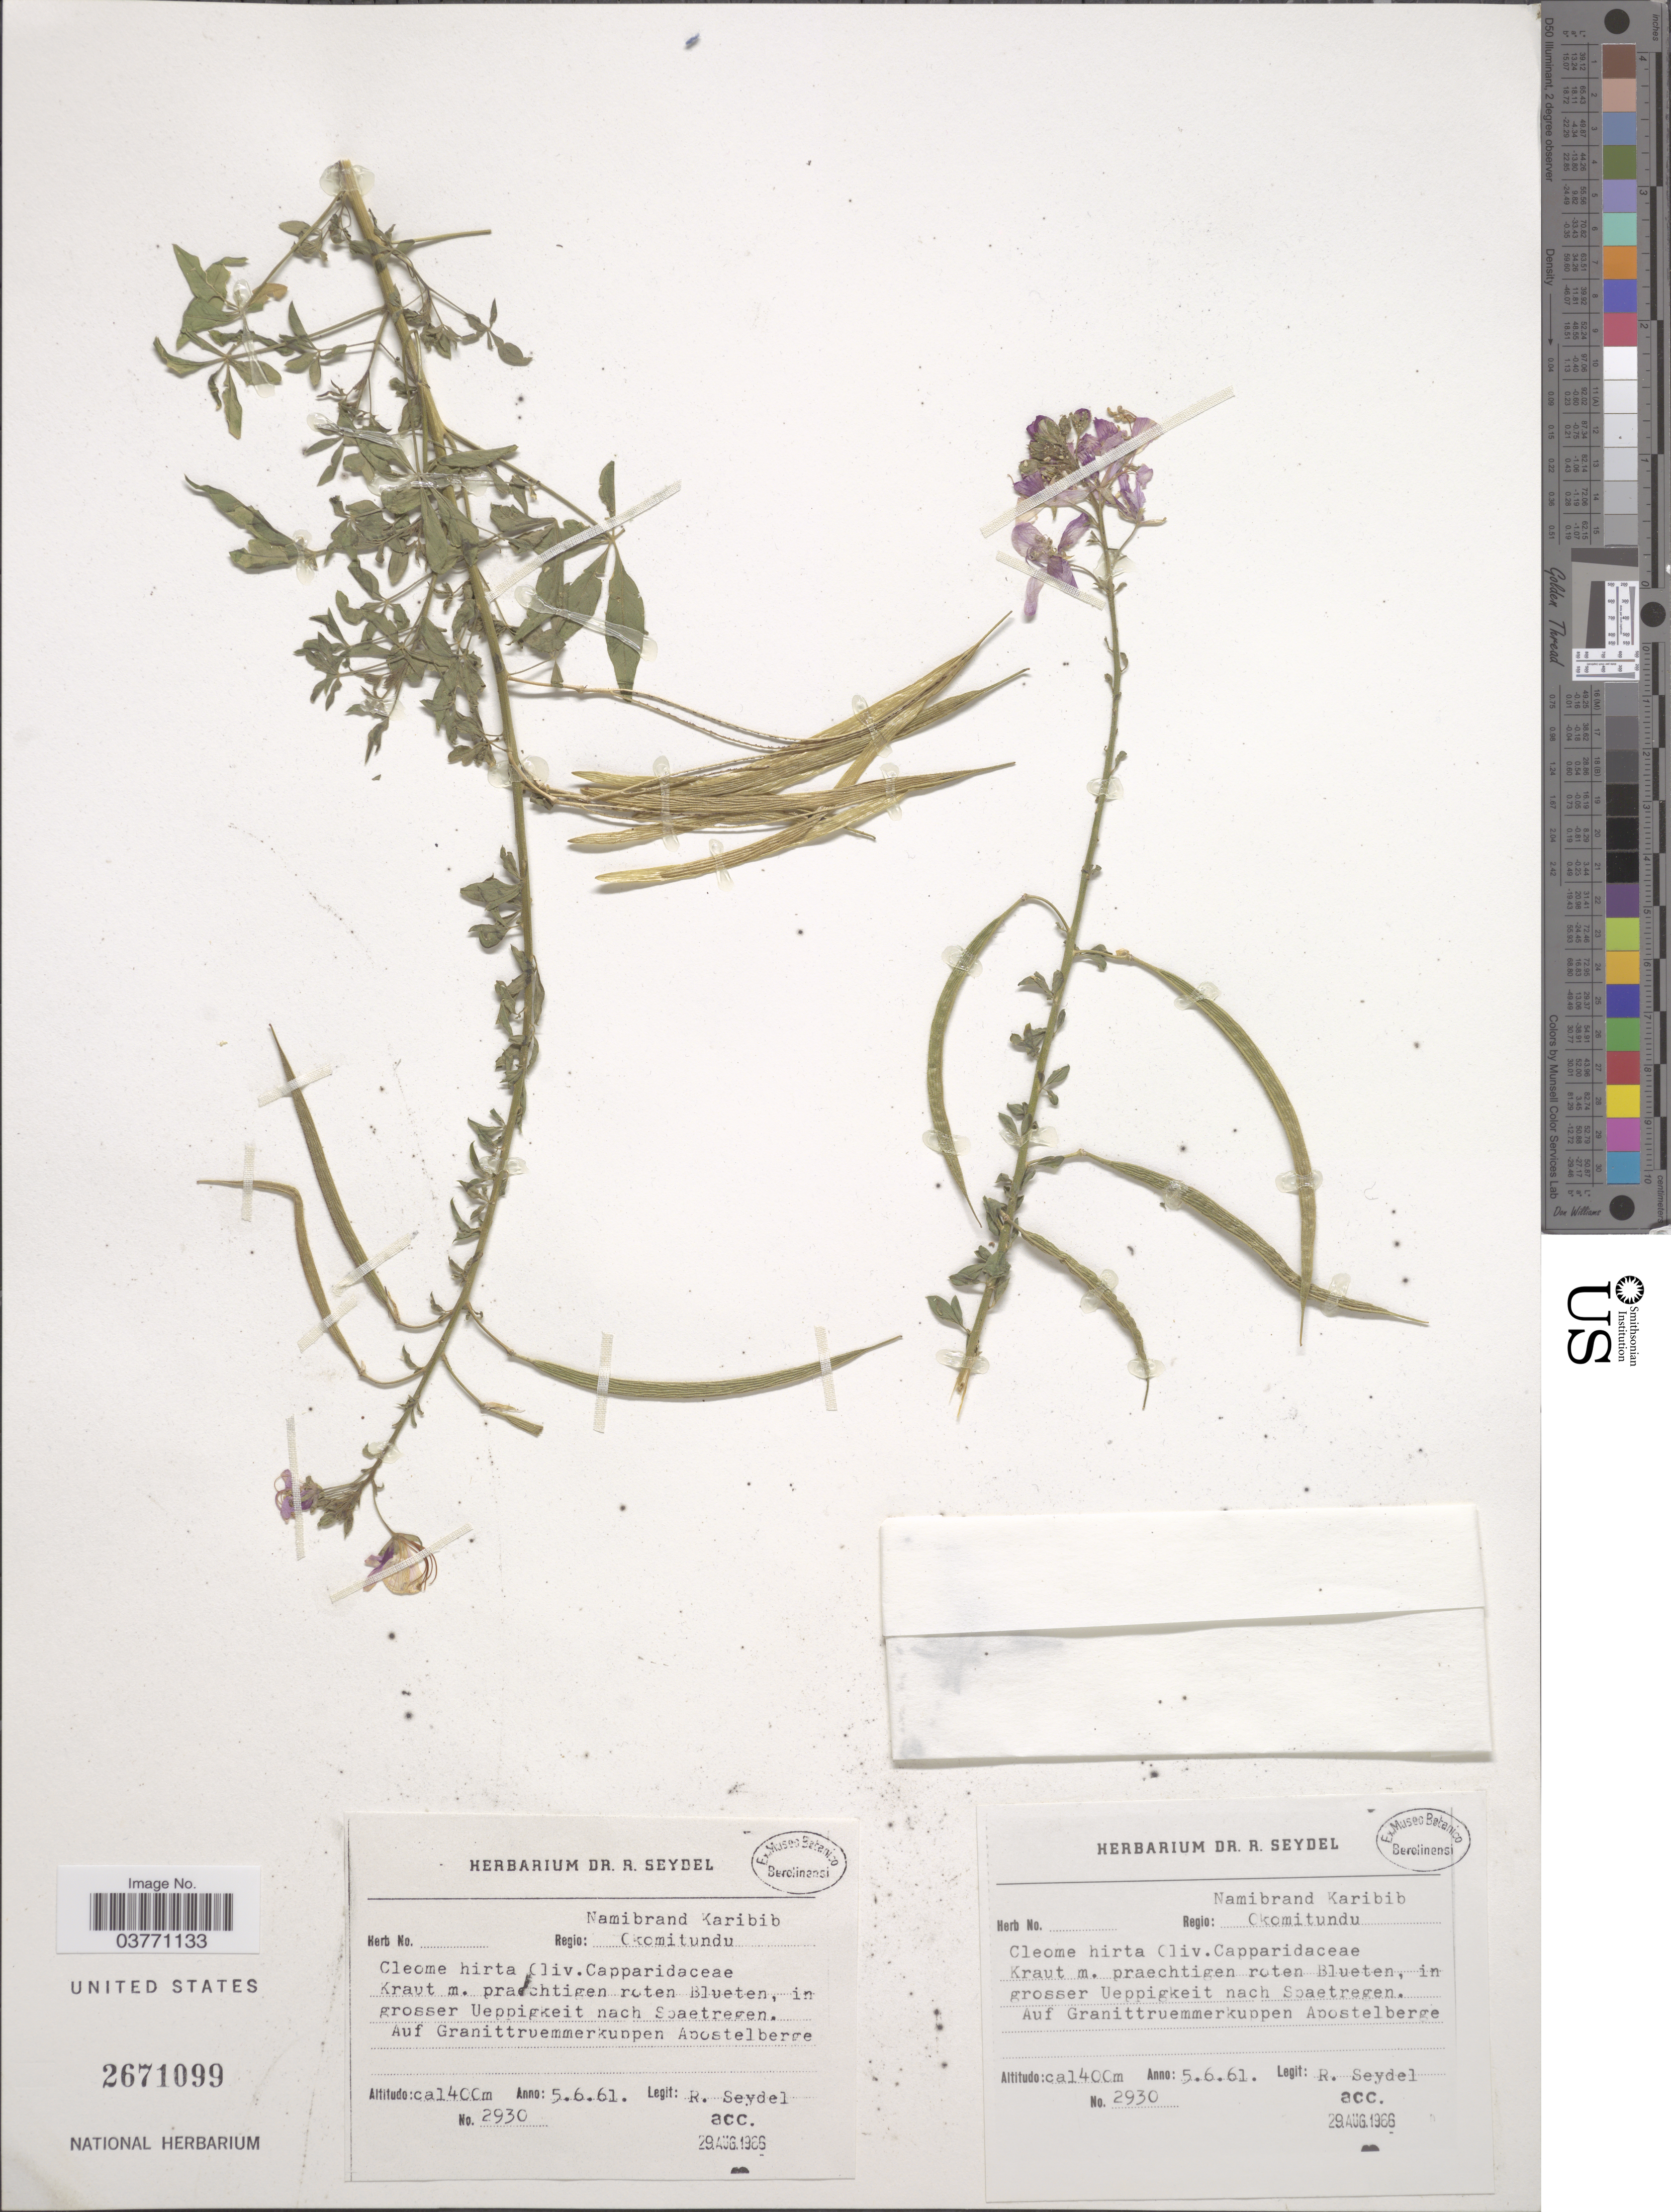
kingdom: Plantae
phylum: Tracheophyta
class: Magnoliopsida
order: Brassicales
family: Cleomaceae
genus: Sieruela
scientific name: Sieruela hirta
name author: (Klotzsch) Roalson & J.C. Hall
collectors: R. Seydel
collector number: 2930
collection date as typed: Transcribed d/m/y: 5/6/61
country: Namibia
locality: Namibrand Karibib. Regio: Okomitundu. Auf Granittruemmerkuppen Apostelberge.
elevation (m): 1400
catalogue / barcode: US 2671099